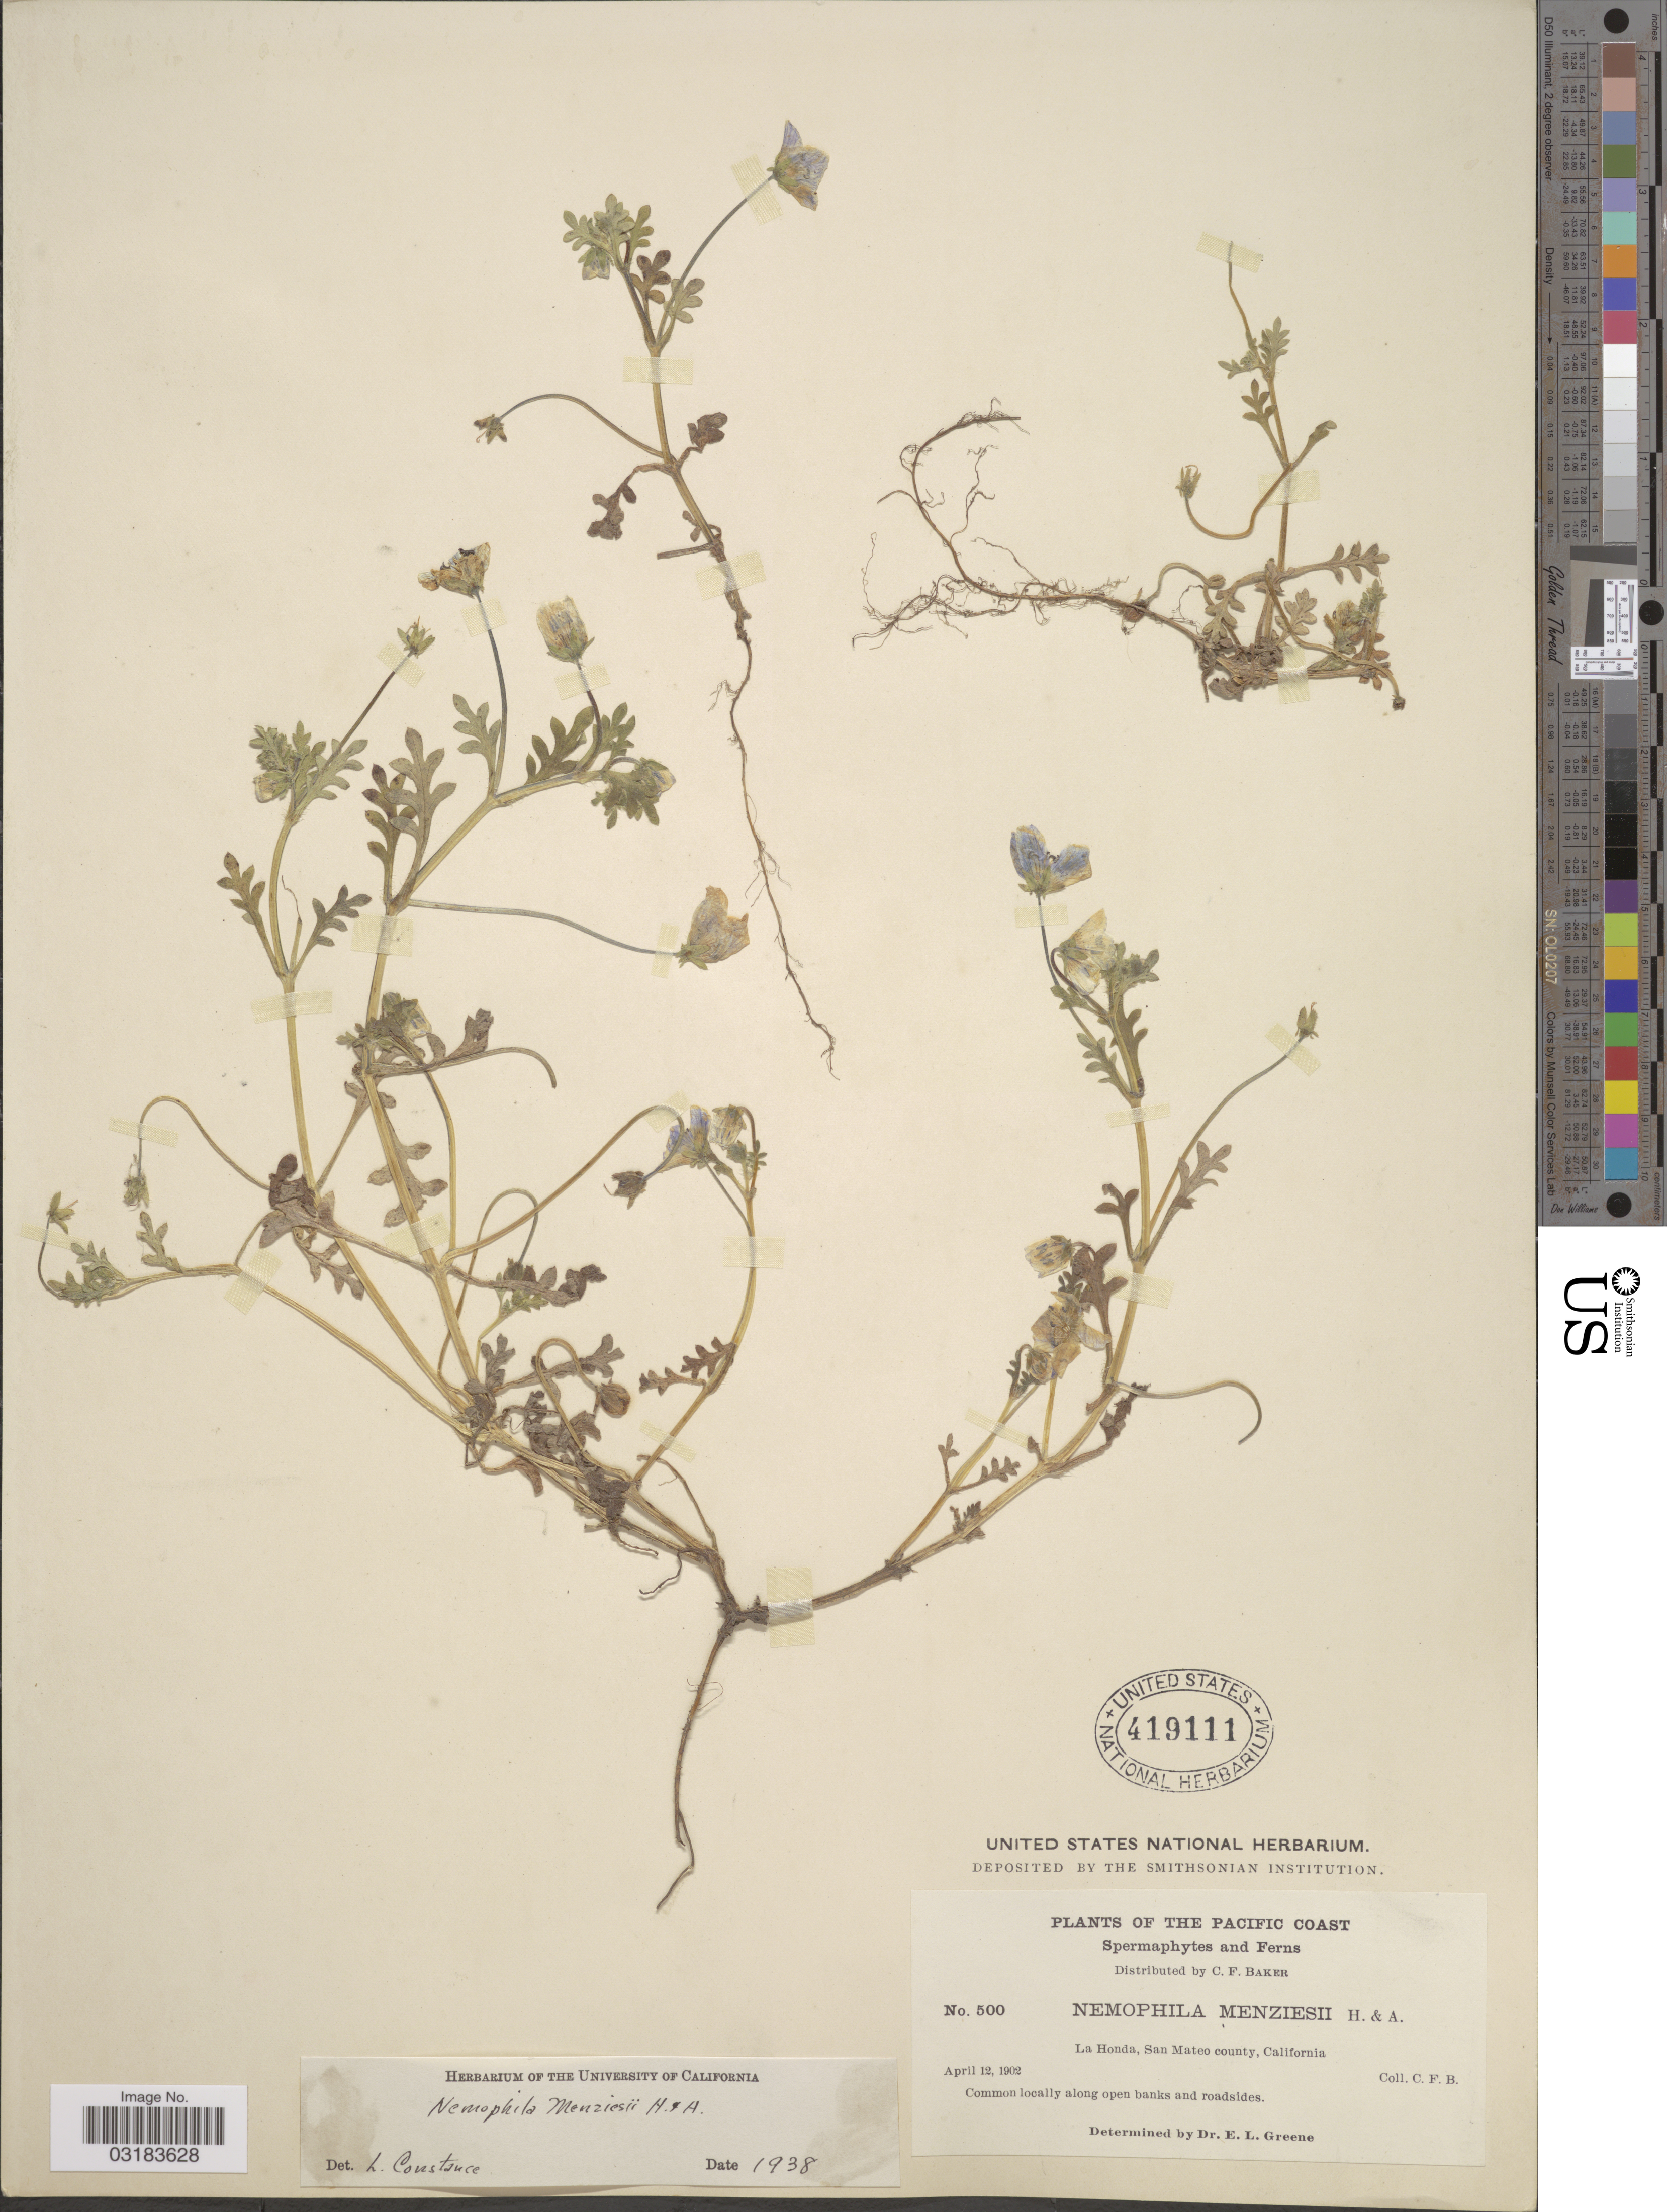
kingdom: Plantae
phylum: Tracheophyta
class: Magnoliopsida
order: Boraginales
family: Hydrophyllaceae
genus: Nemophila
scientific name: Nemophila menziesii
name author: Hook. & Arn.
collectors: C. F. Baker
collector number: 500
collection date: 1902-04-12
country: United States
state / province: California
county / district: San Mateo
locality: The Pacific Coast. La Honda, San Mateo county.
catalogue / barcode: US 419111